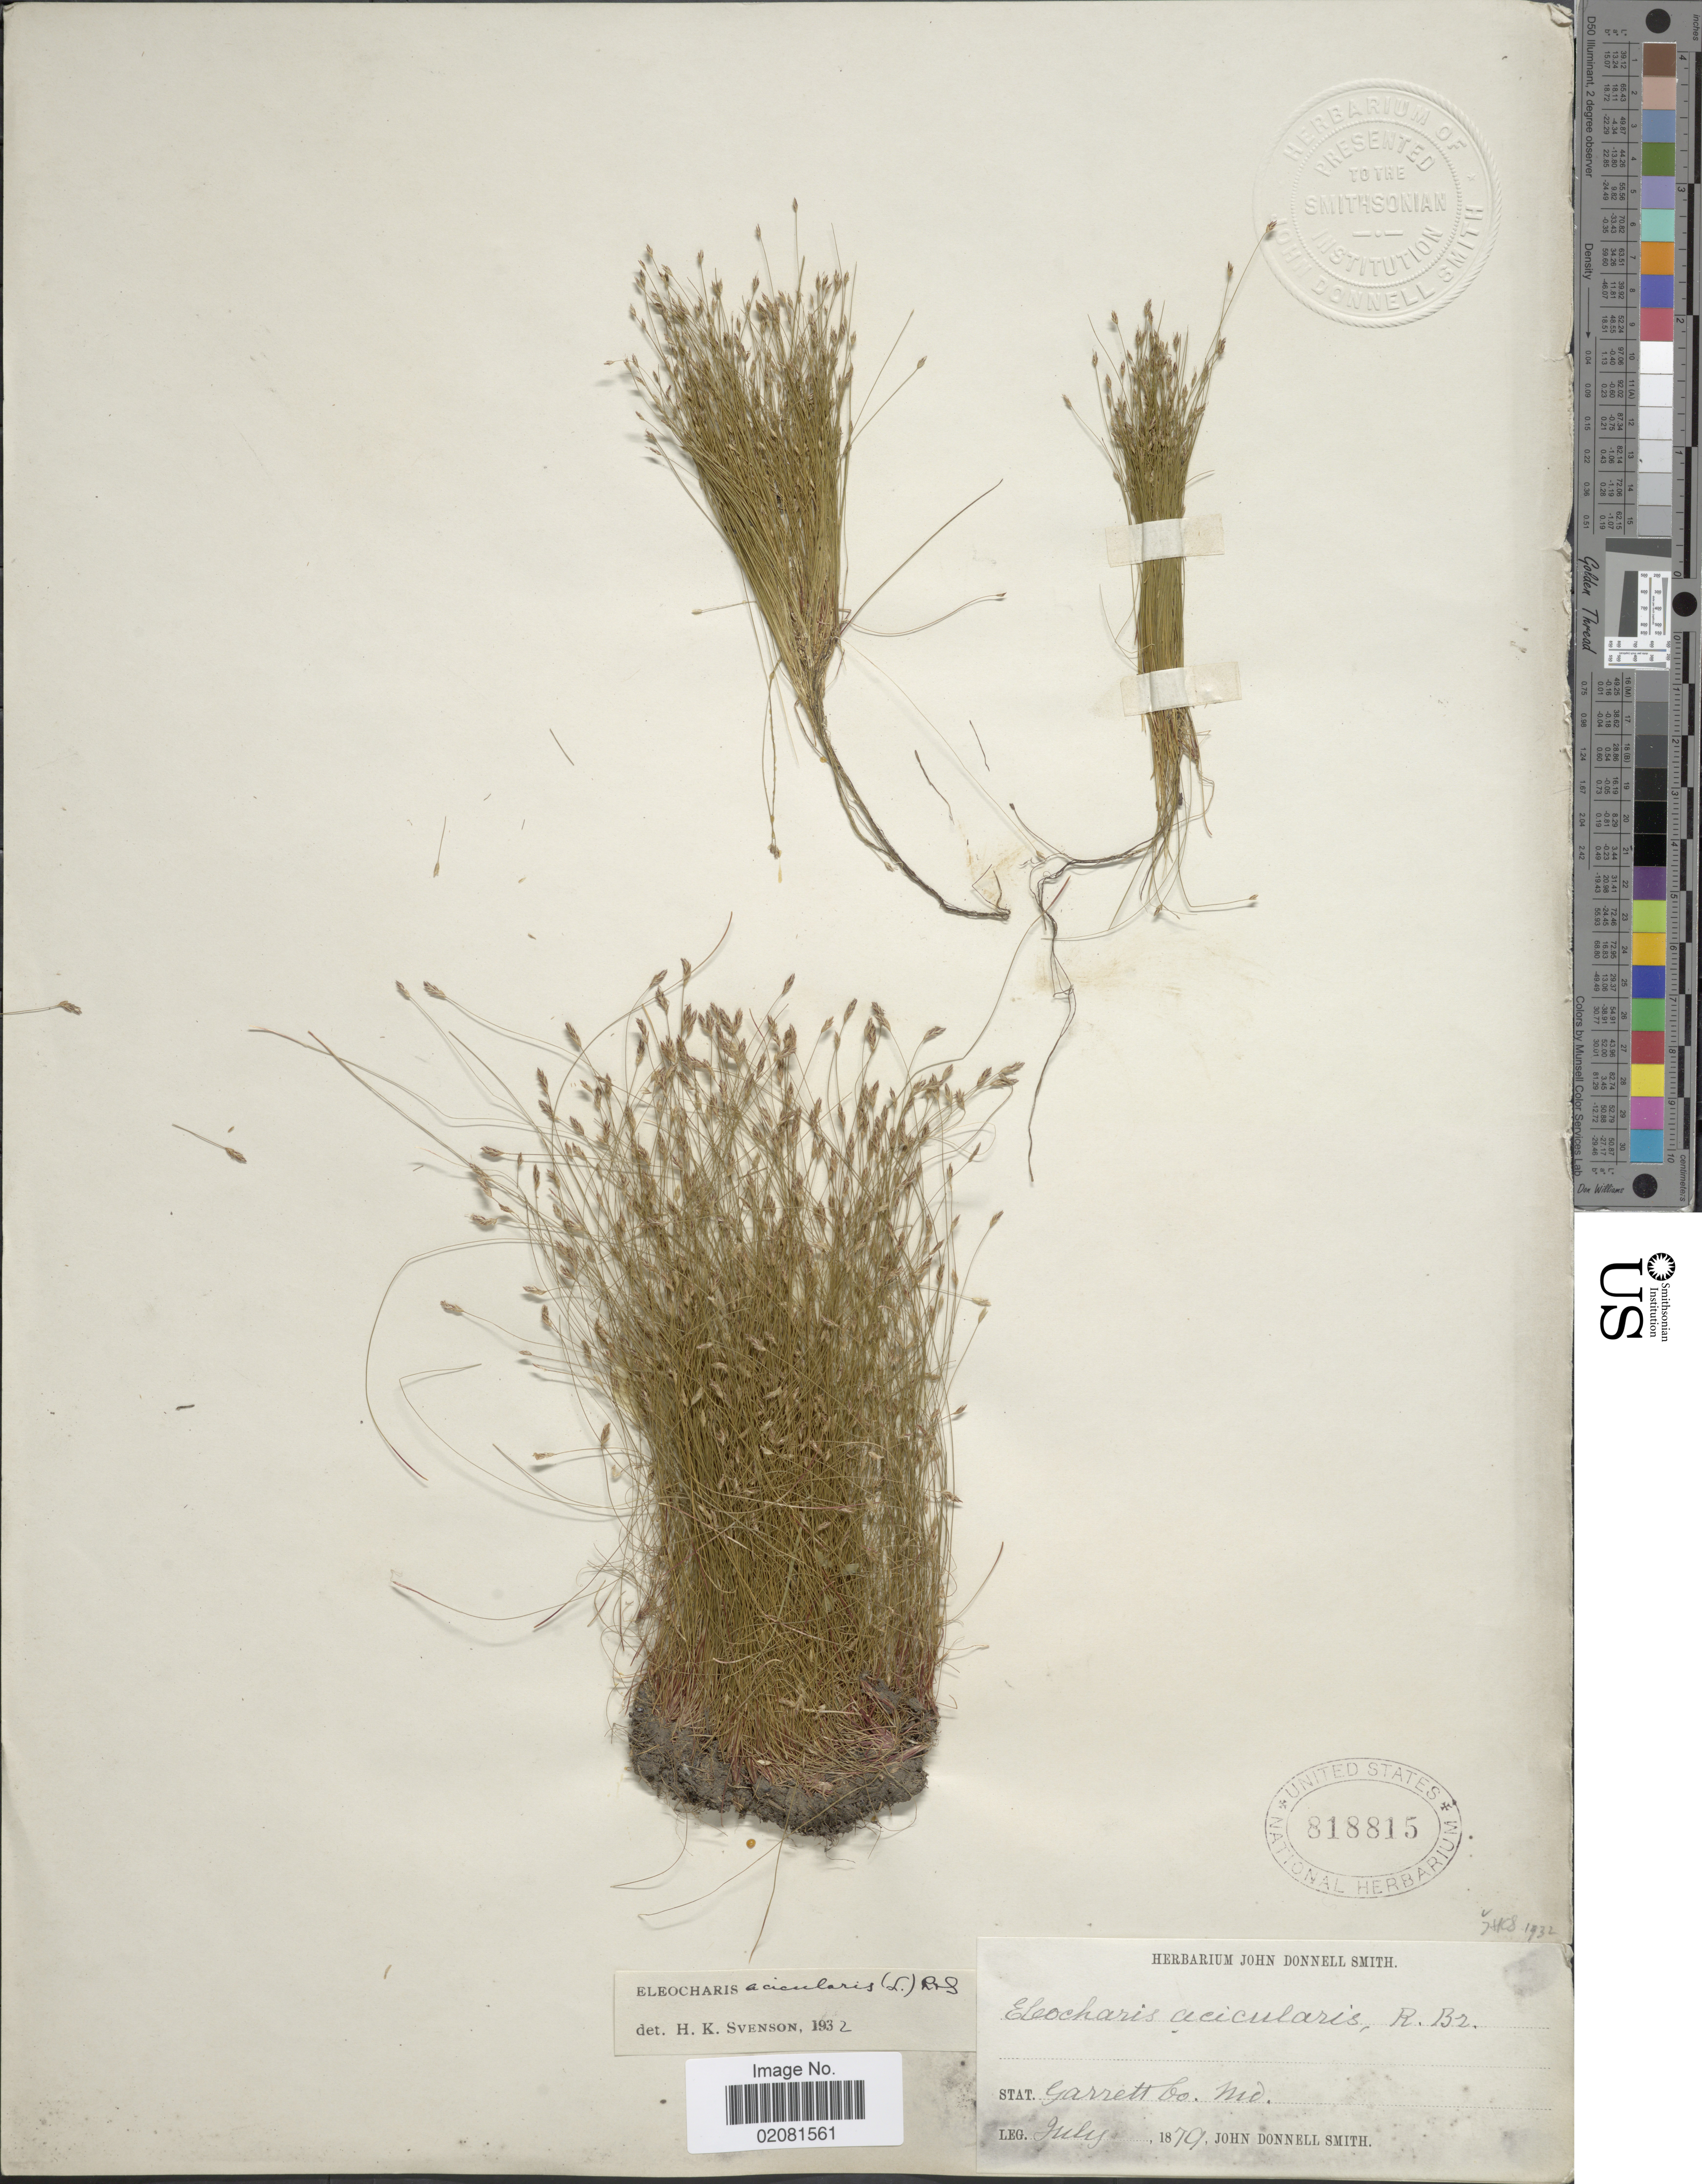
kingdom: Plantae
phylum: Tracheophyta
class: Liliopsida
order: Poales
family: Cyperaceae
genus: Eleocharis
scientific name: Eleocharis acicularis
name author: (L.) Roem. & Schult.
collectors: J. Donnell Smith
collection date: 1879-07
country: United States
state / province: Maryland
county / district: Garrett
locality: Garrett Co.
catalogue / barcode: US 818815